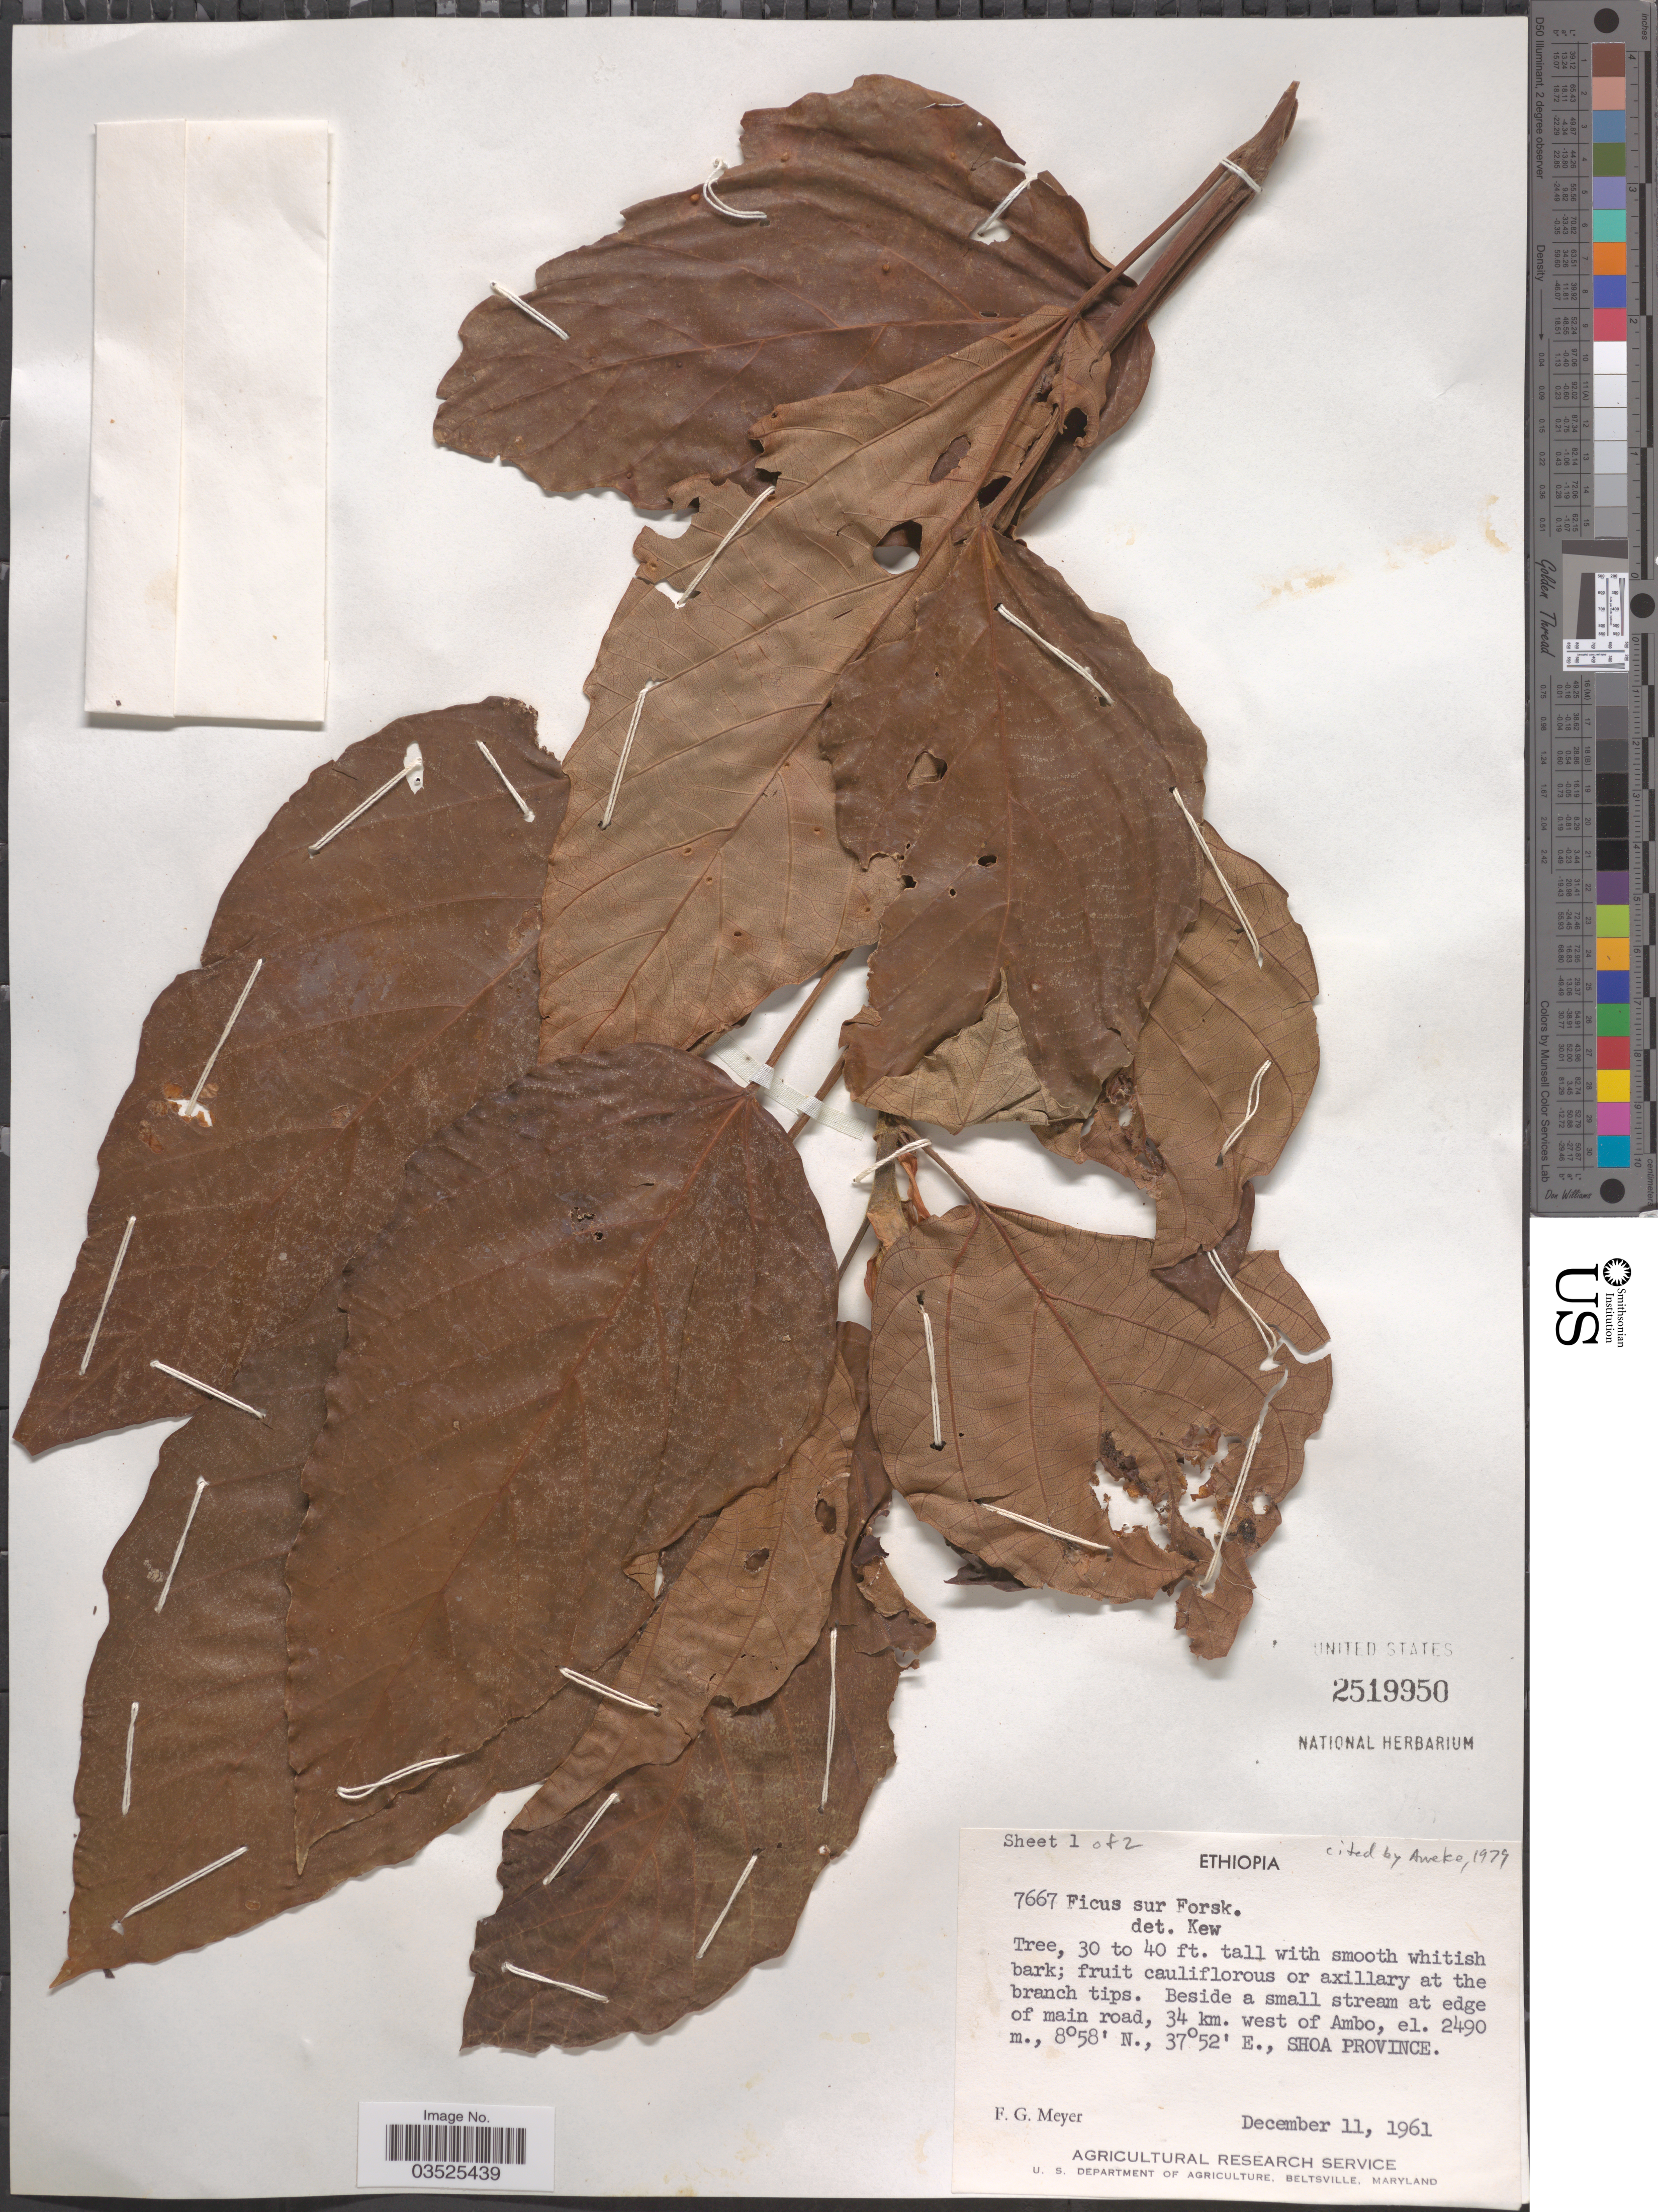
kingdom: Plantae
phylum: Tracheophyta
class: Magnoliopsida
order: Rosales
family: Moraceae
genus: Ficus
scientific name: Ficus sur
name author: Forssk.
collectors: F. G. Meyer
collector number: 7667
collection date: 1961-12-11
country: Ethiopia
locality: Beside a small stream at edge of main road, 34 km. west of Ambo, Shoa Province.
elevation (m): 2490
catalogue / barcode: US 2519950